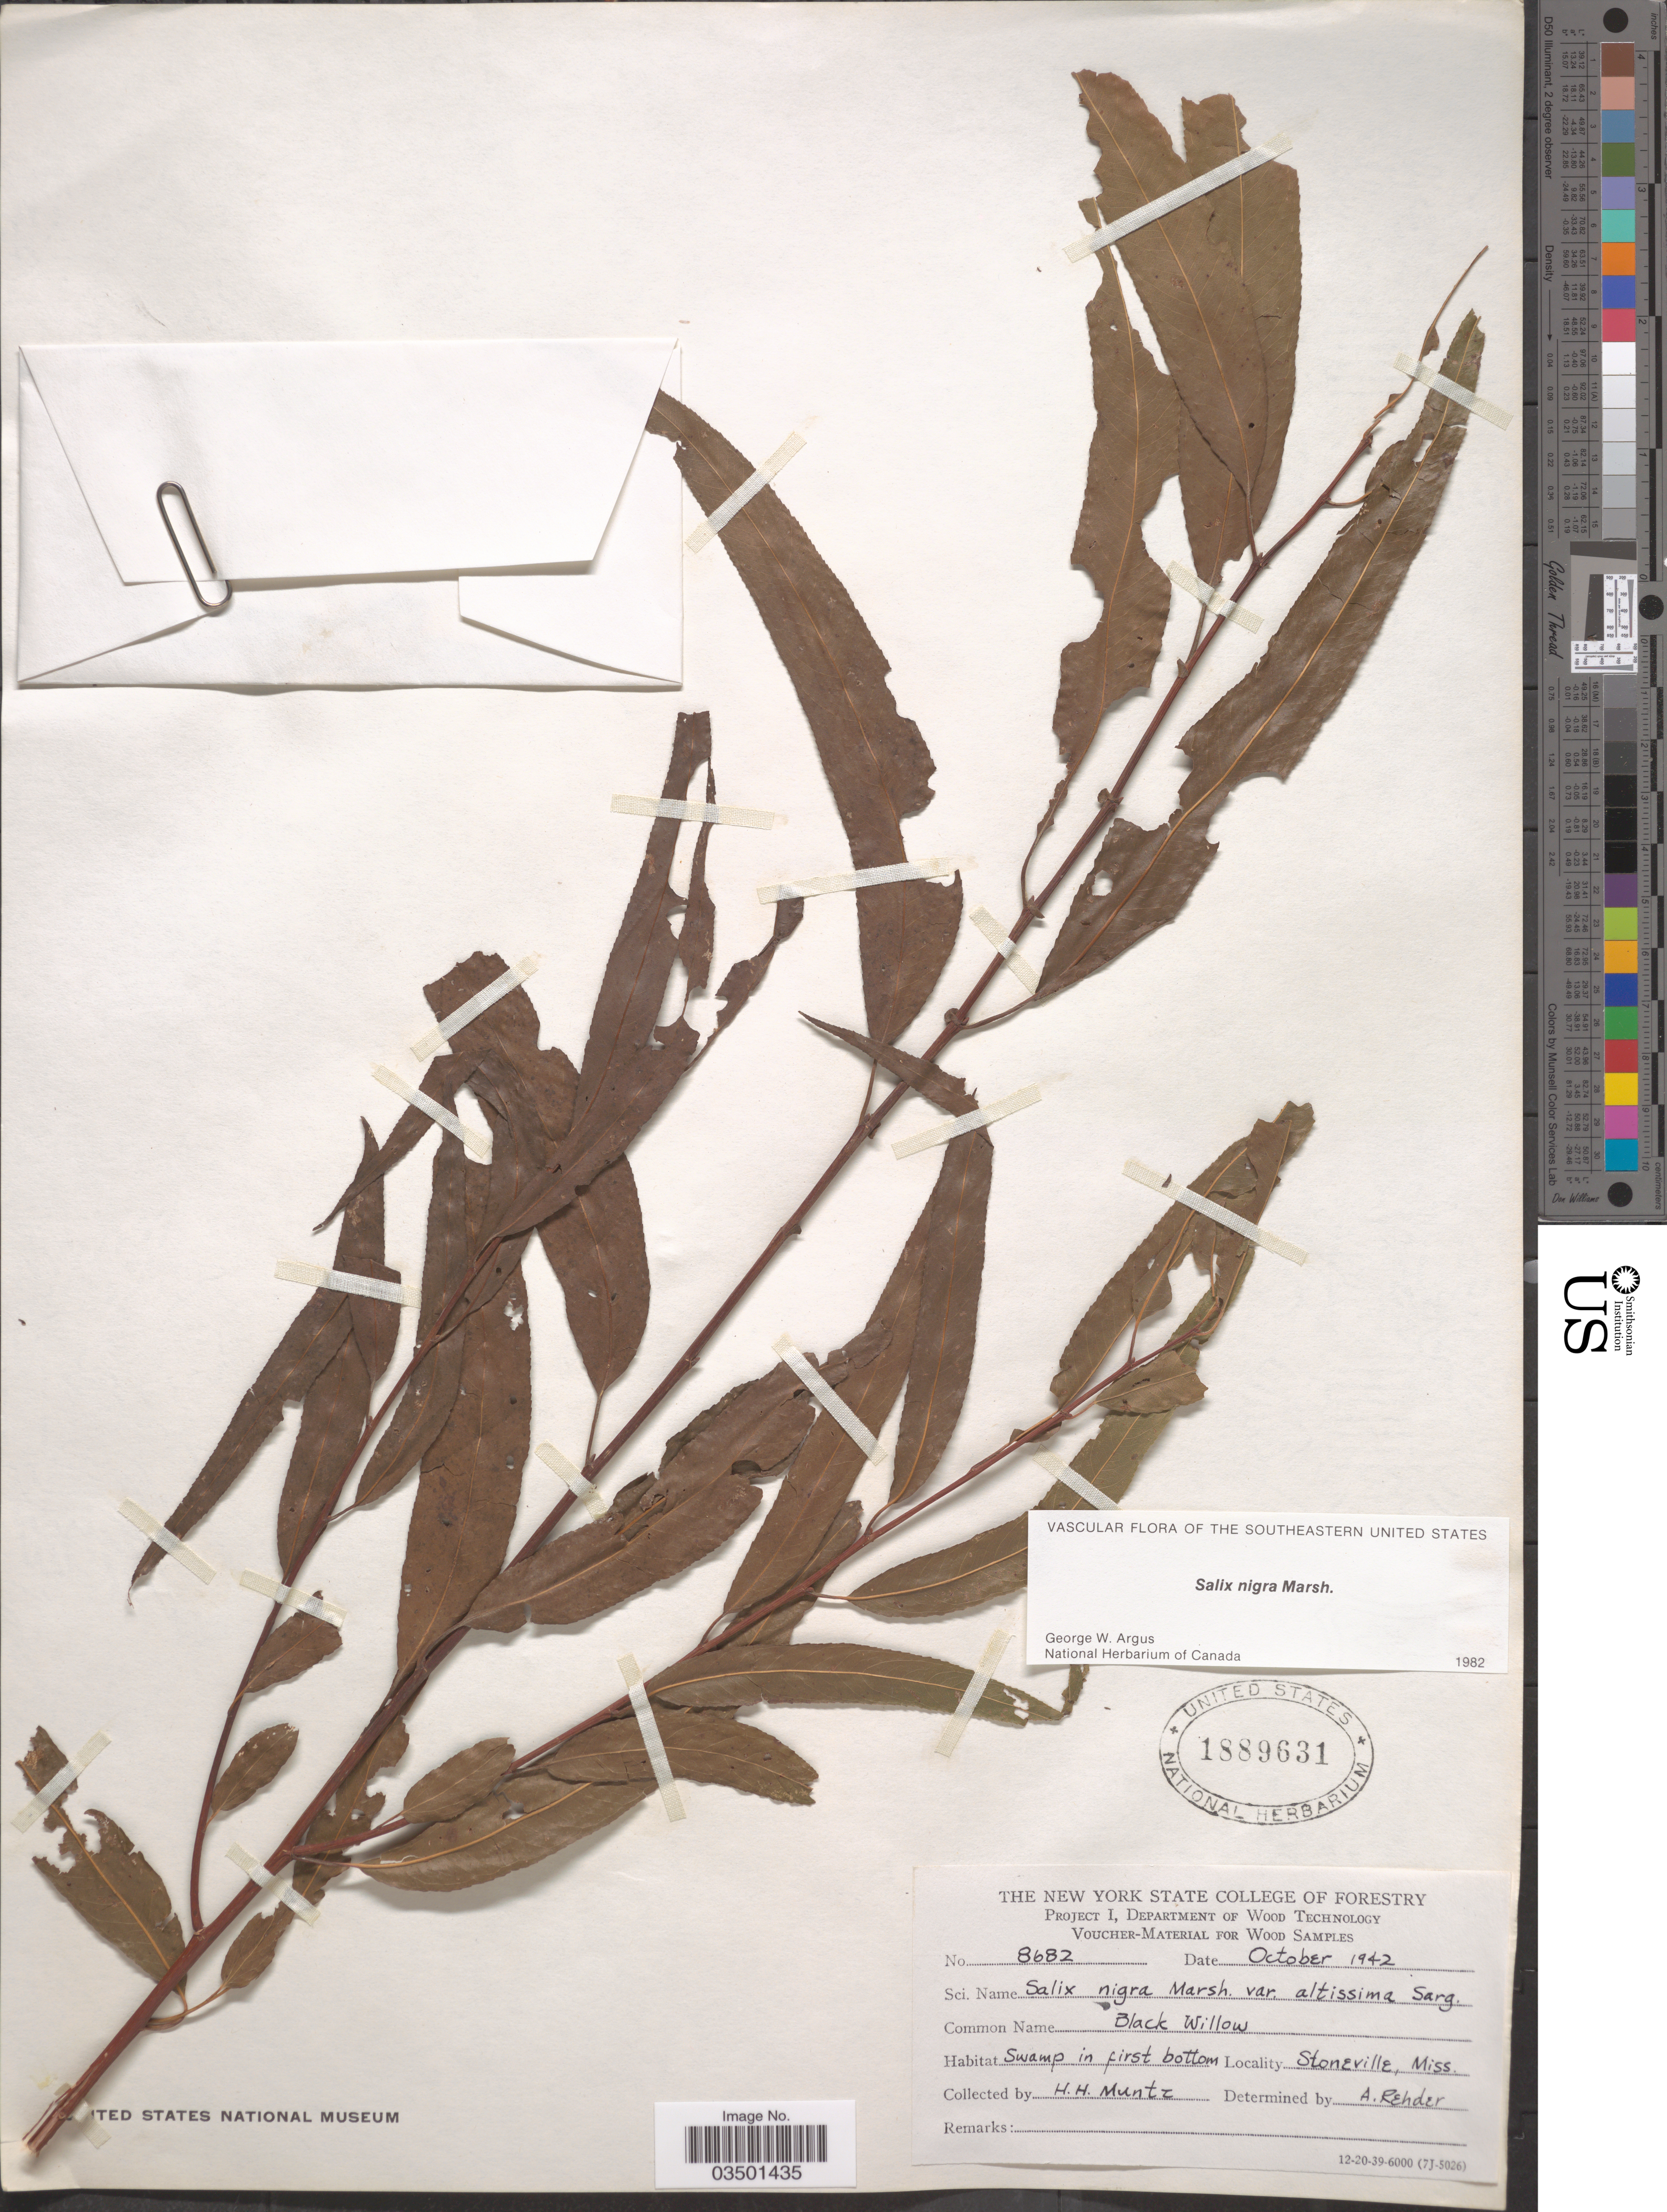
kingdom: Plantae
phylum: Tracheophyta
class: Magnoliopsida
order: Malpighiales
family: Salicaceae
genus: Salix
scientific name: Salix nigra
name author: Marshall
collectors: H. Muntz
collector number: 8682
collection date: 1942-10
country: United States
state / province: Mississippi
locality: Swamp in first bottom. Stoneville.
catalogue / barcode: US 1889631